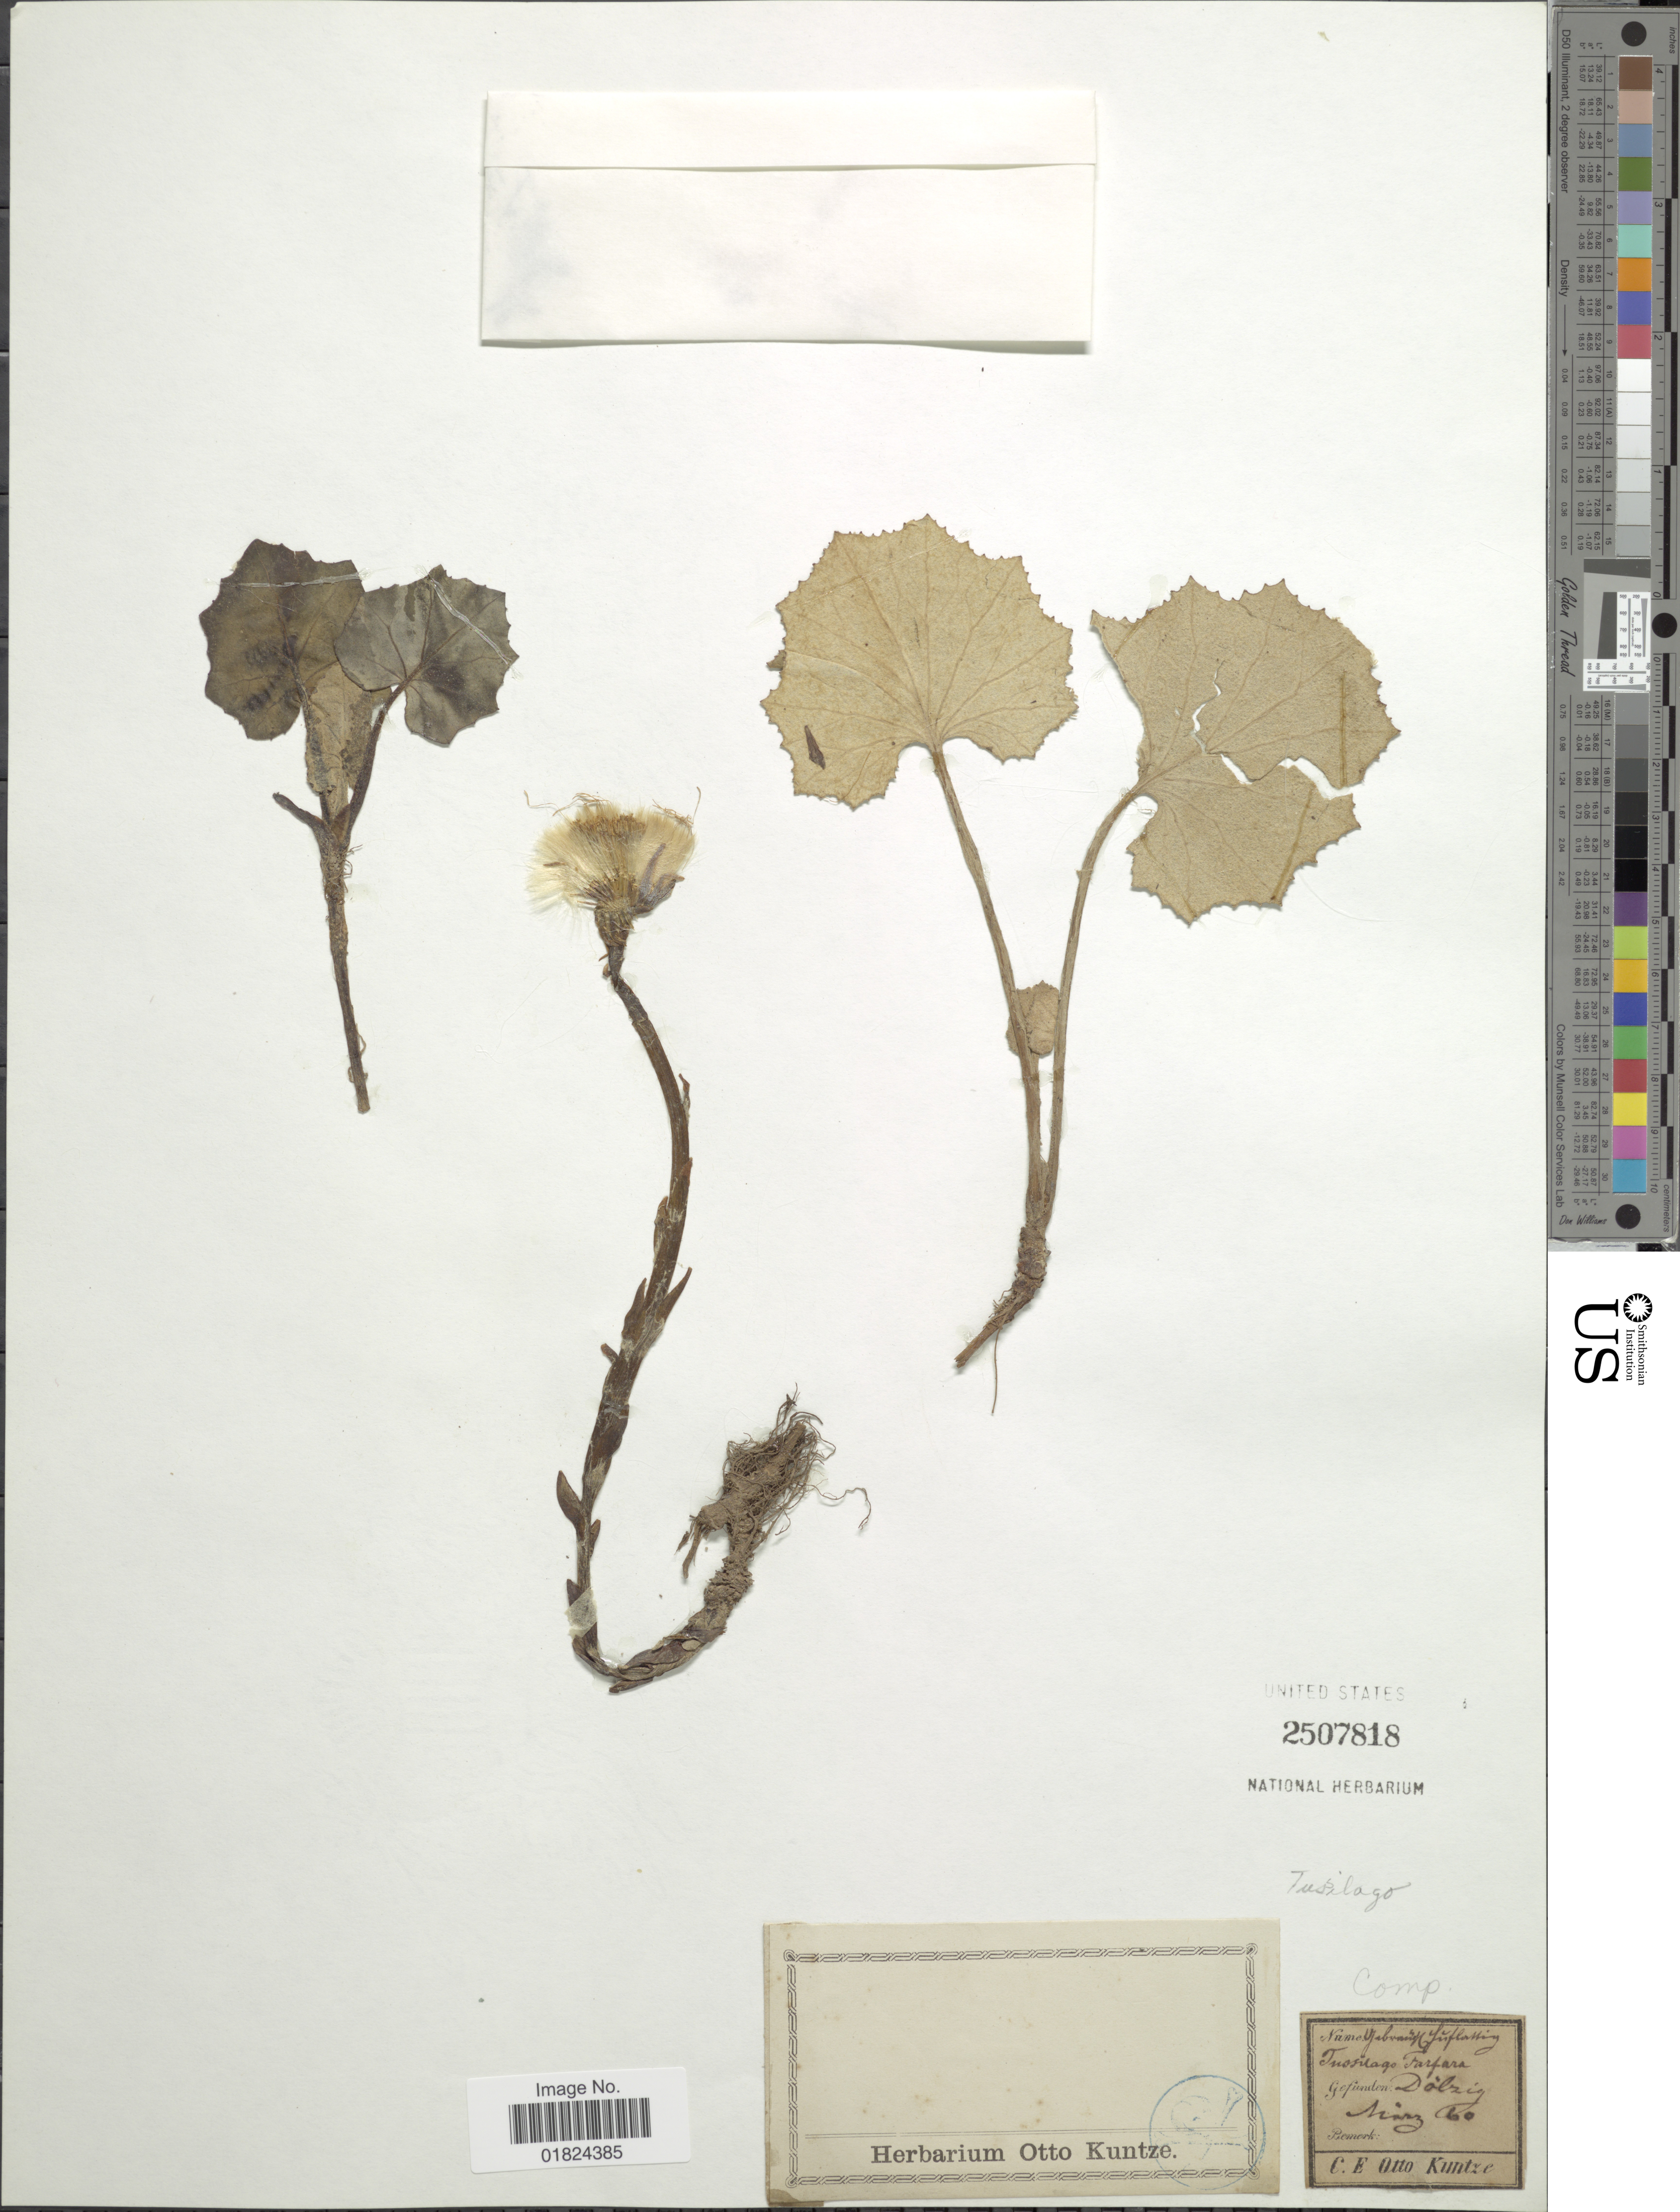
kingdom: Plantae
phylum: Tracheophyta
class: Magnoliopsida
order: Asterales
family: Asteraceae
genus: Tussilago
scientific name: Tussilago farfara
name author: L.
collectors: C.E.O. Kuntze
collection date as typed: Transcribed d/m/y: /3/60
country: Germany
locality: Dolzig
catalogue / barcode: US 2507818